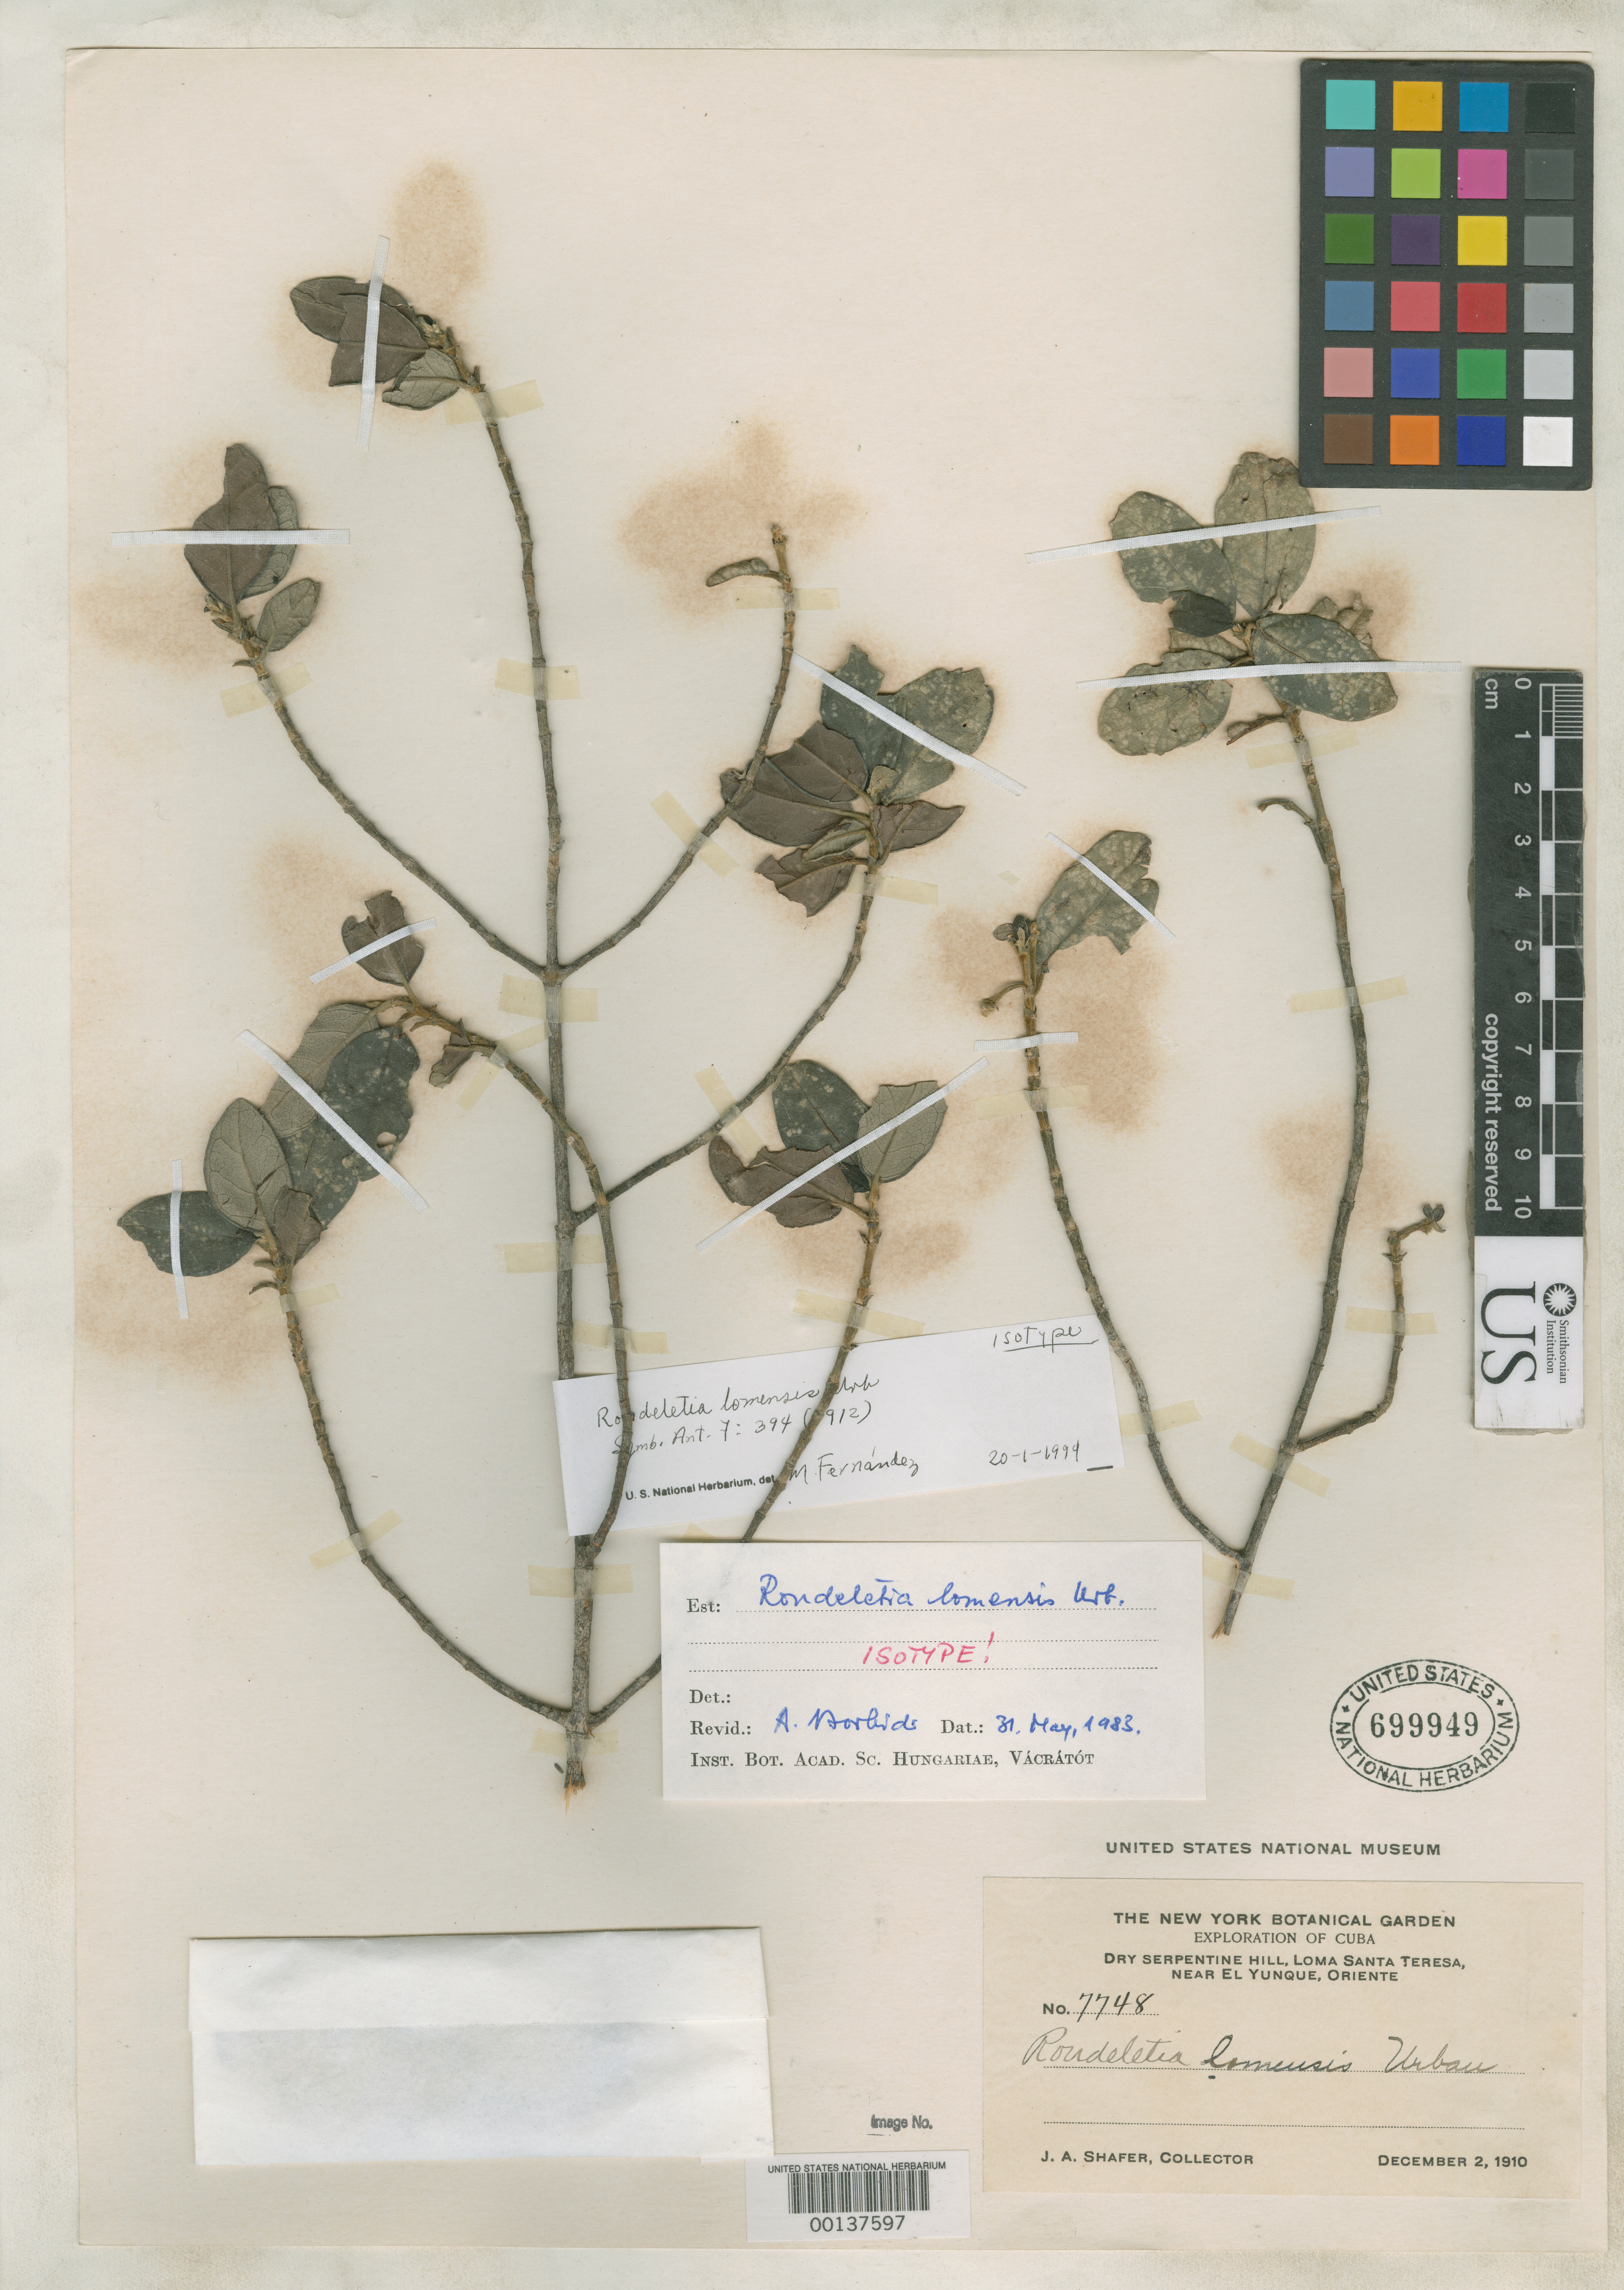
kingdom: Plantae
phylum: Tracheophyta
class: Magnoliopsida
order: Gentianales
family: Rubiaceae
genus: Rondeletia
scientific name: Rondeletia lomensis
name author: Urb.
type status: Isotype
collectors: J. A. Shafer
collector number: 7748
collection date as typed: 02 Dec 1910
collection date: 1910-12-02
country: Cuba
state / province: Oriente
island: Greater Antilles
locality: Near El Yunque in Loma Santa Teresa.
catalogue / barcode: US 699949